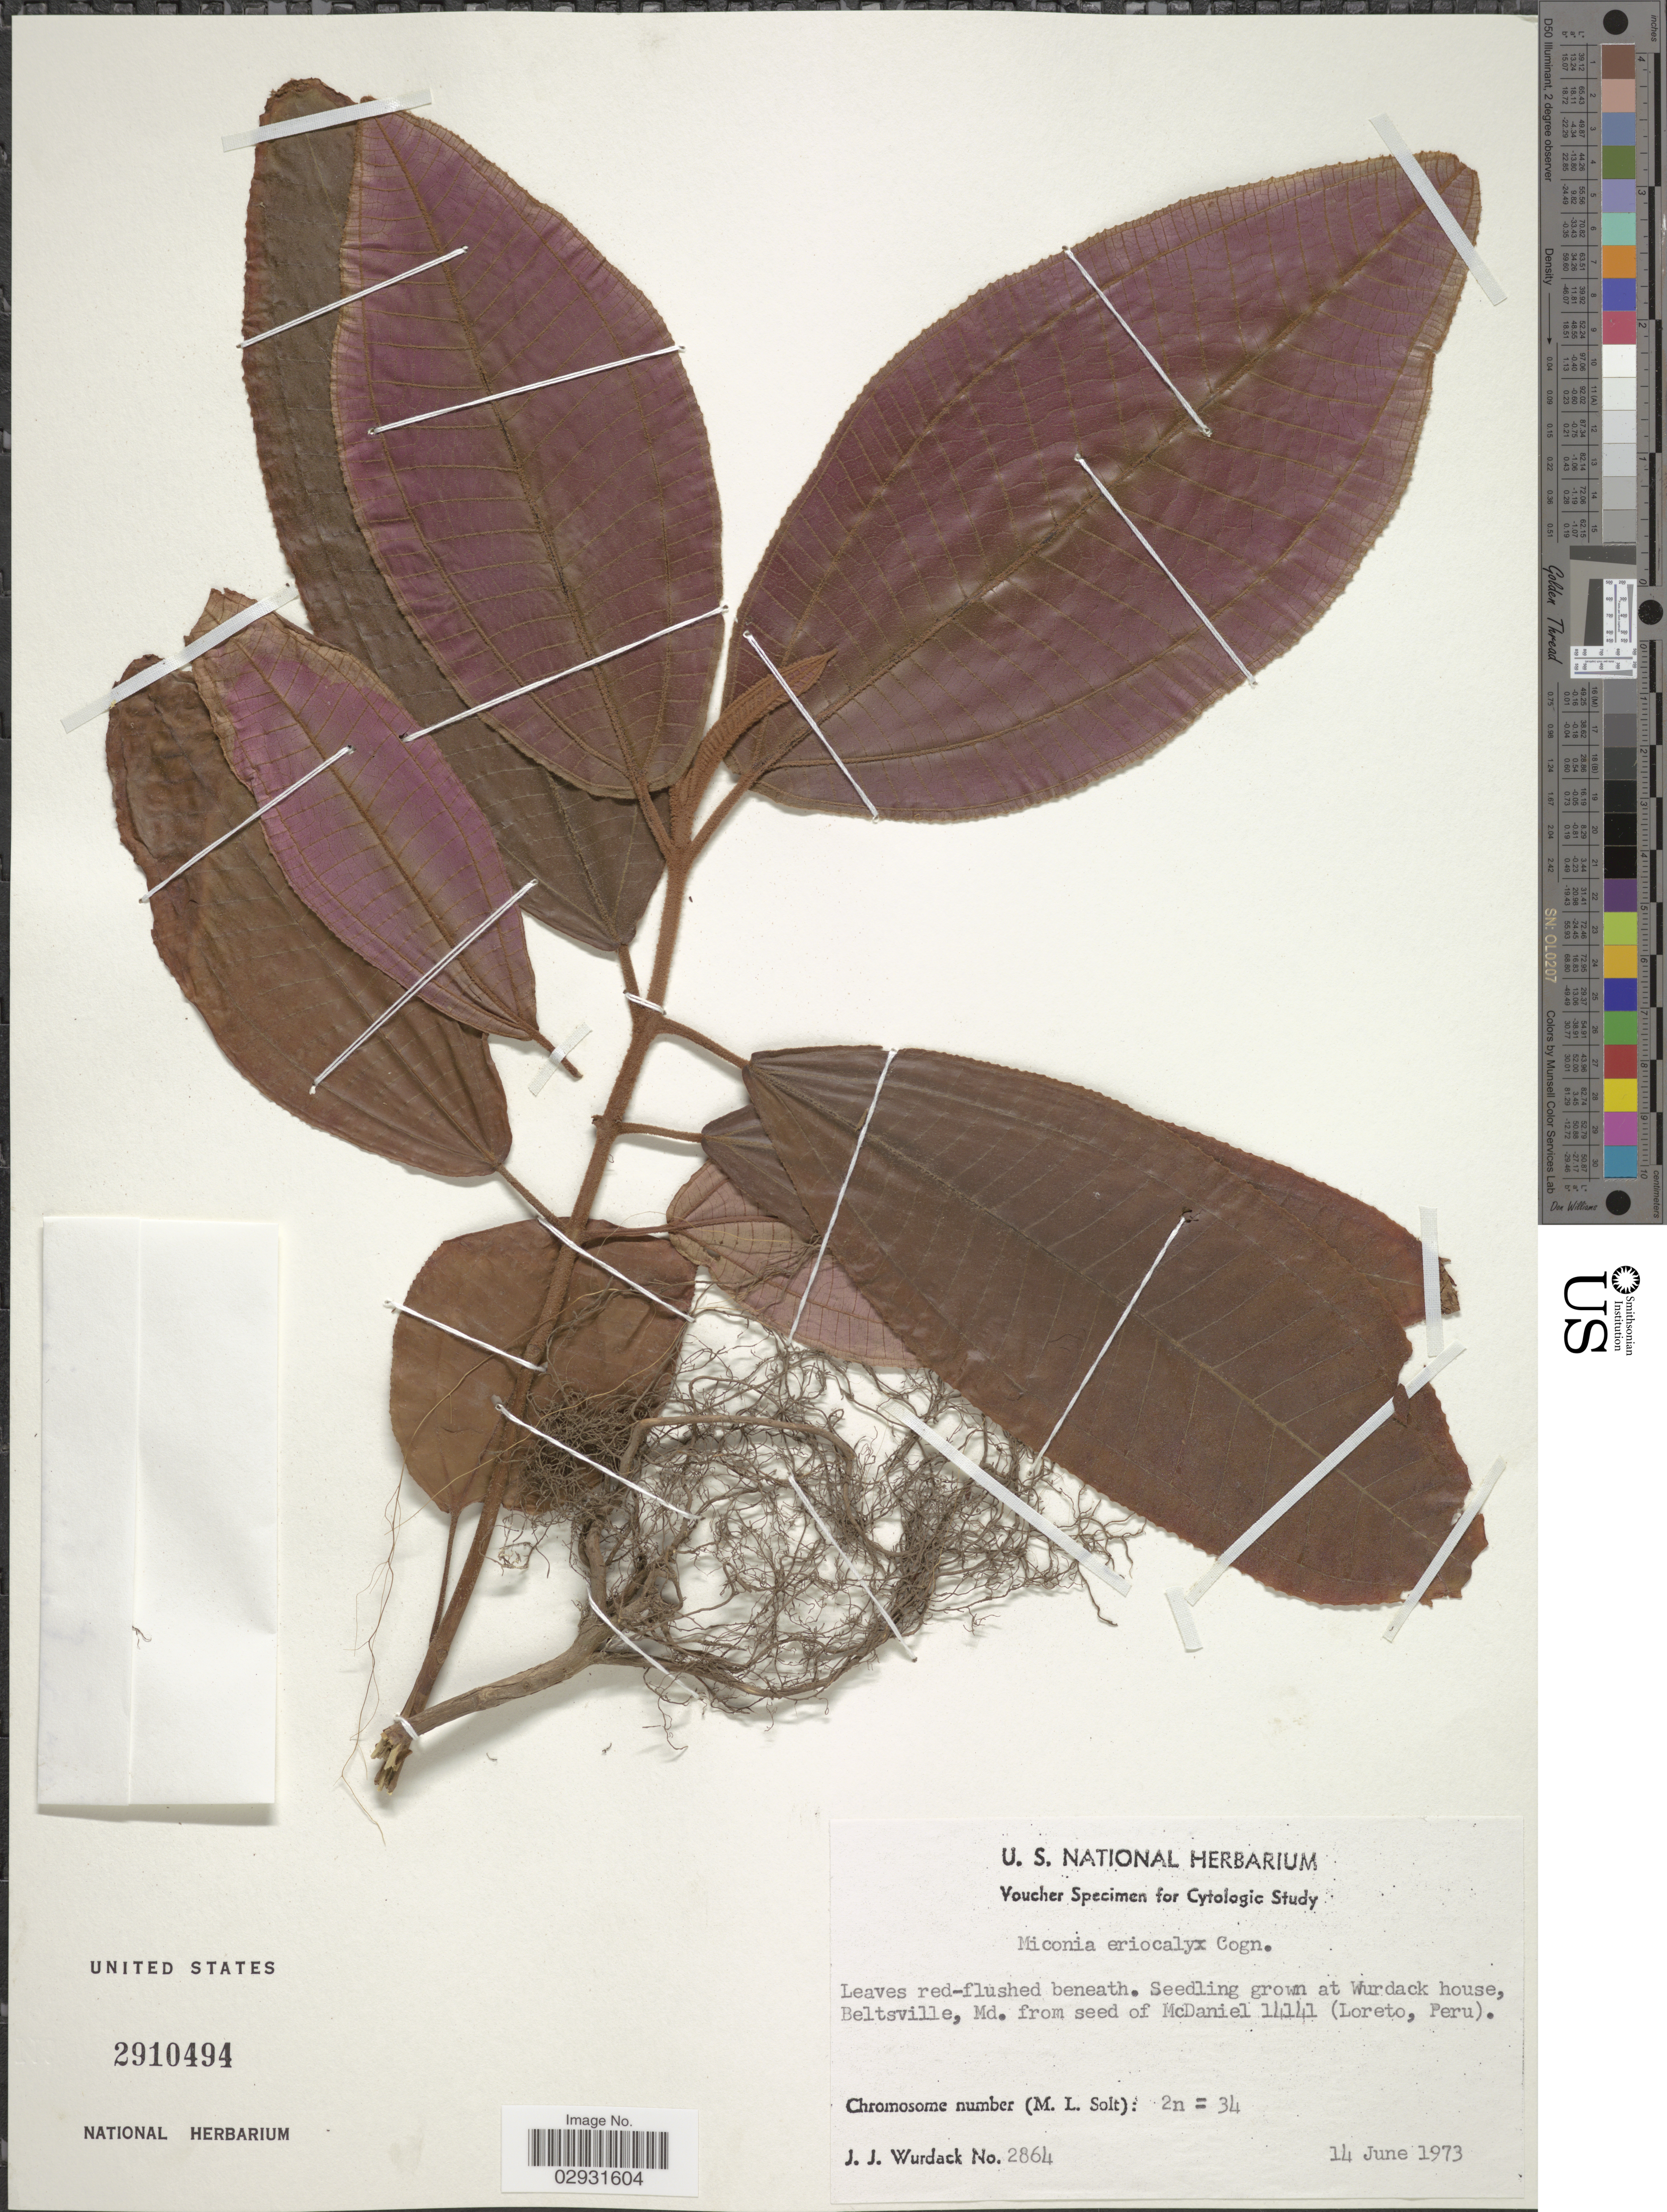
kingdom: Plantae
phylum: Tracheophyta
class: Magnoliopsida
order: Myrtales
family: Melastomataceae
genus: Miconia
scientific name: Miconia eriocalyx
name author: Cogn.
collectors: J. J. Wurdack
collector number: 2864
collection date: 1973-06-14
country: United States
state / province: Maryland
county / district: Prince George's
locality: Seedling grown at Wurdack house, Beltsville.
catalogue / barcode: US 2910494